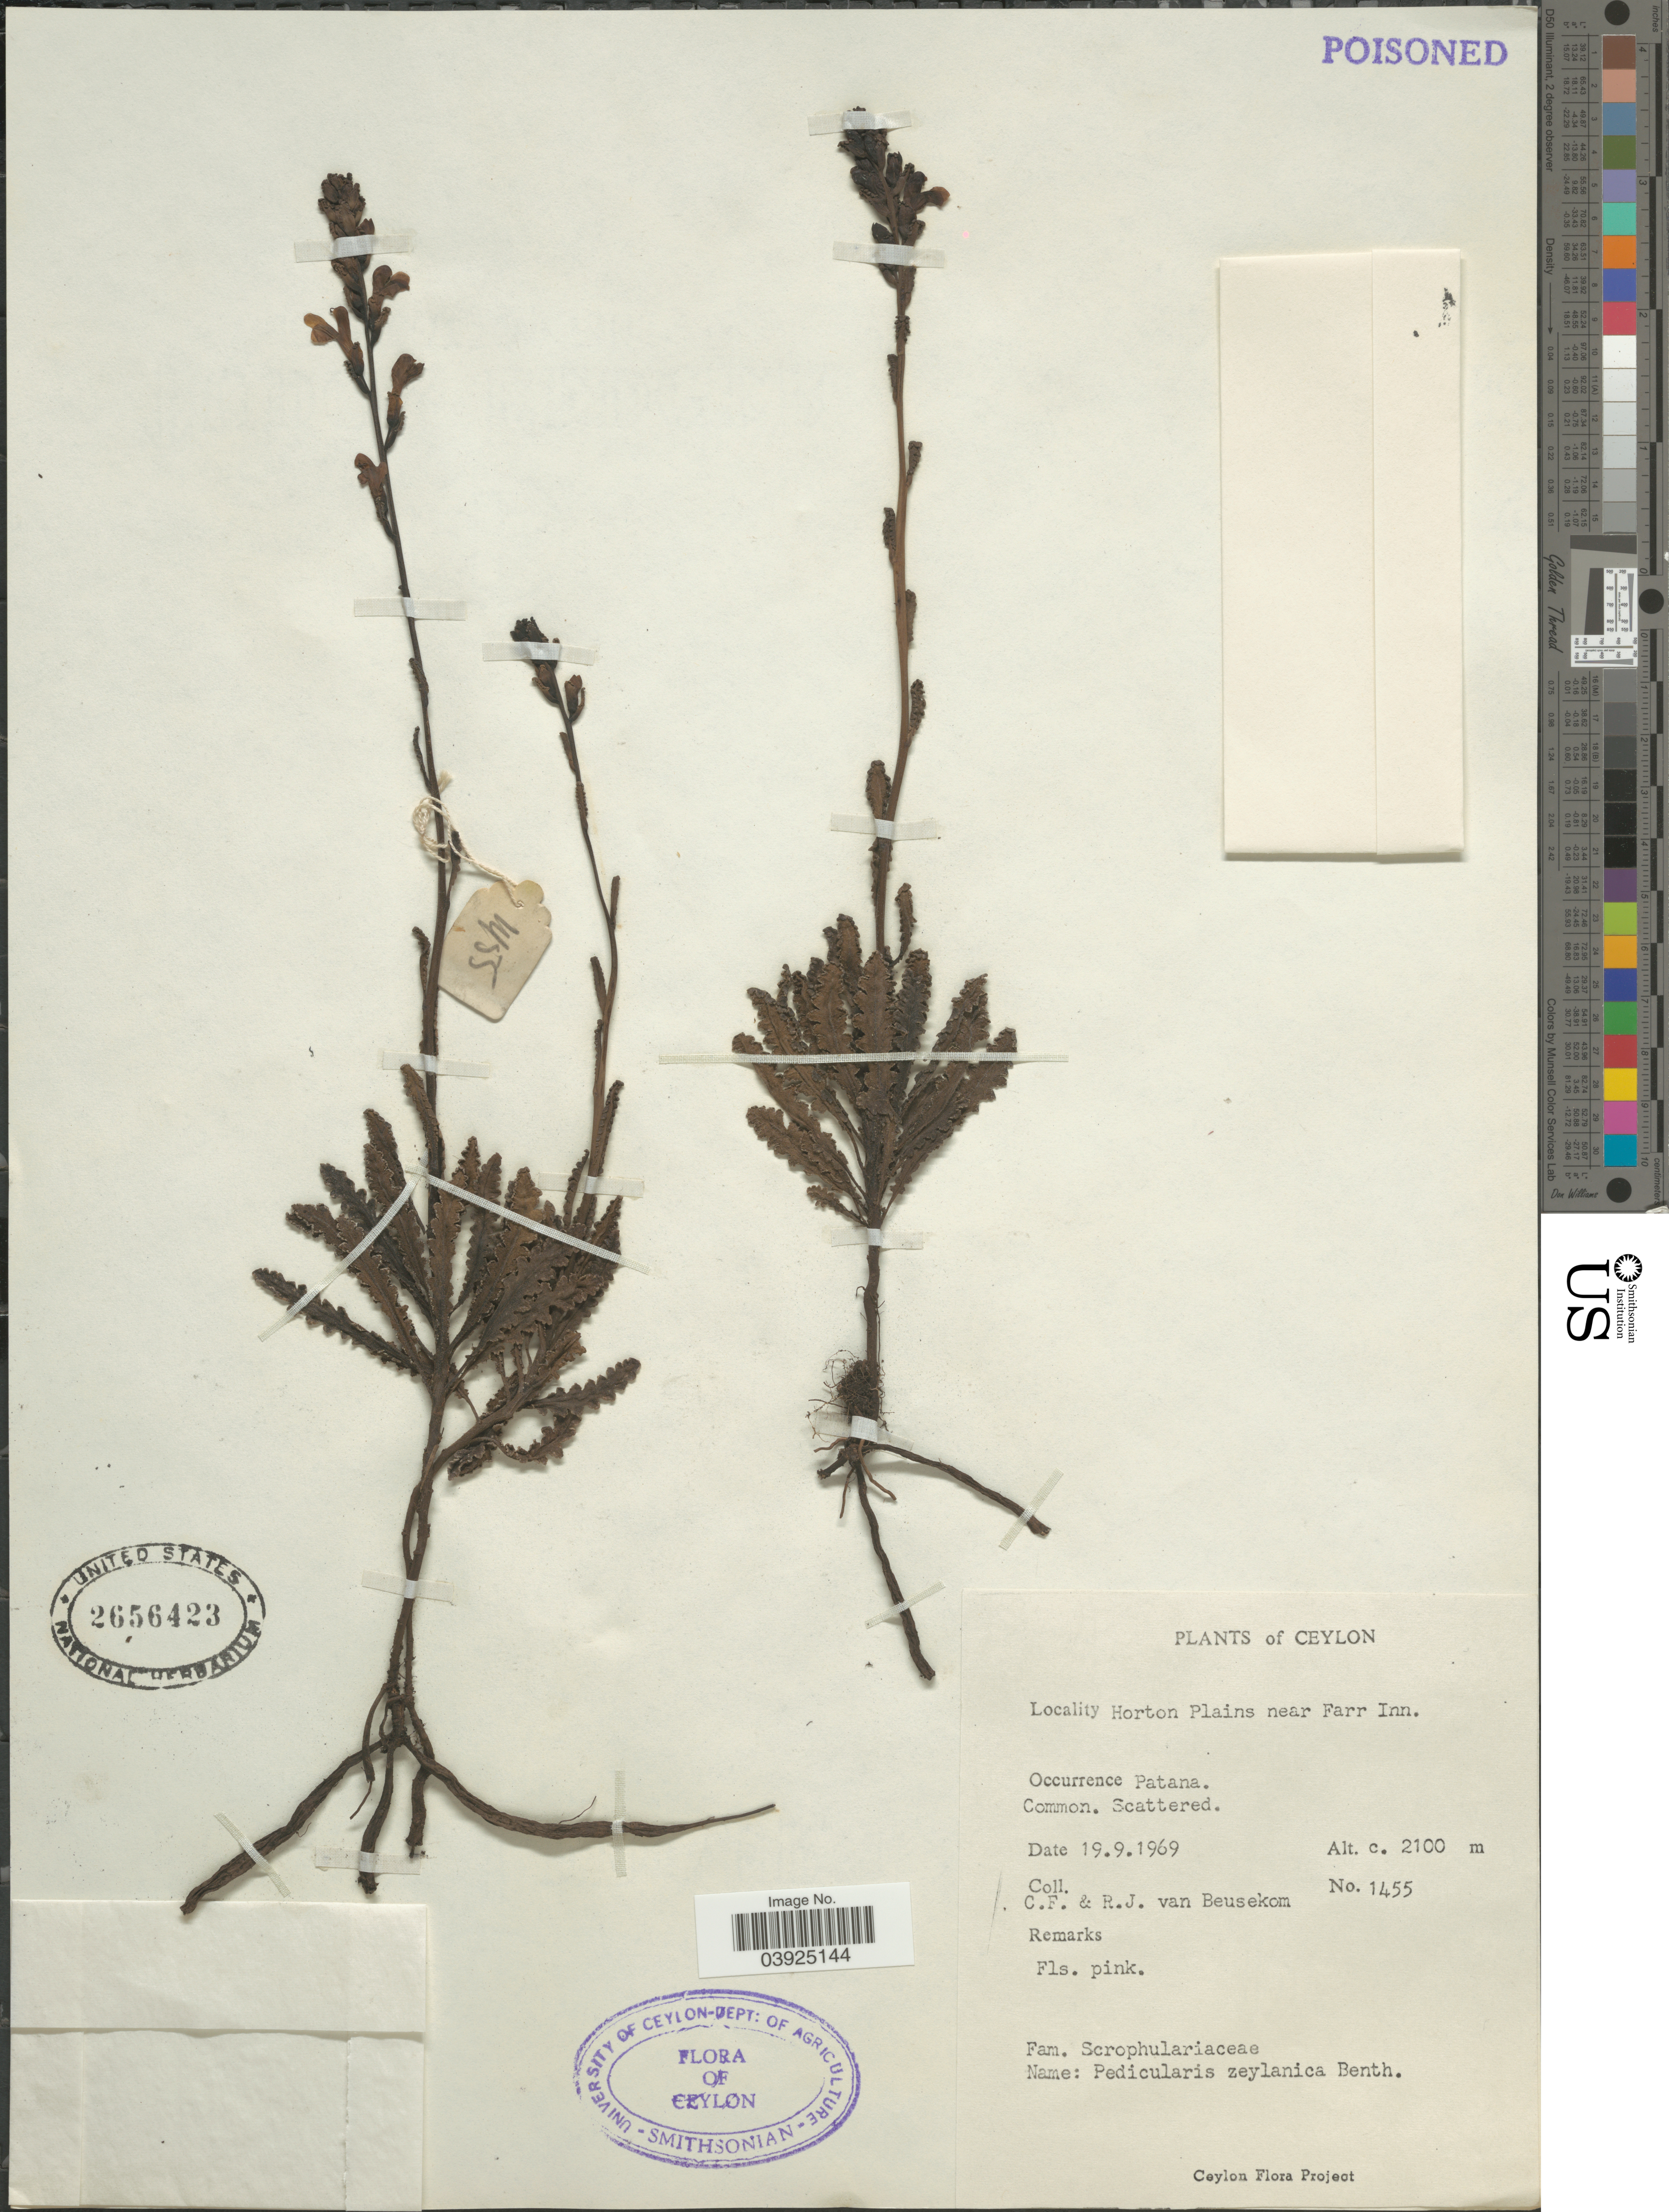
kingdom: Plantae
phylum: Tracheophyta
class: Magnoliopsida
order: Lamiales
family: Orobanchaceae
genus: Pedicularis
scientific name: Pedicularis zeylanica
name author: Benth.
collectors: C. F. Beusekom & R. Beusekom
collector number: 1455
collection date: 1969-09-19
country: Sri Lanka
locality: Ceylon. Horton Plains near Farr Inn.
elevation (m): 2100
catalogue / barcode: US 2656423